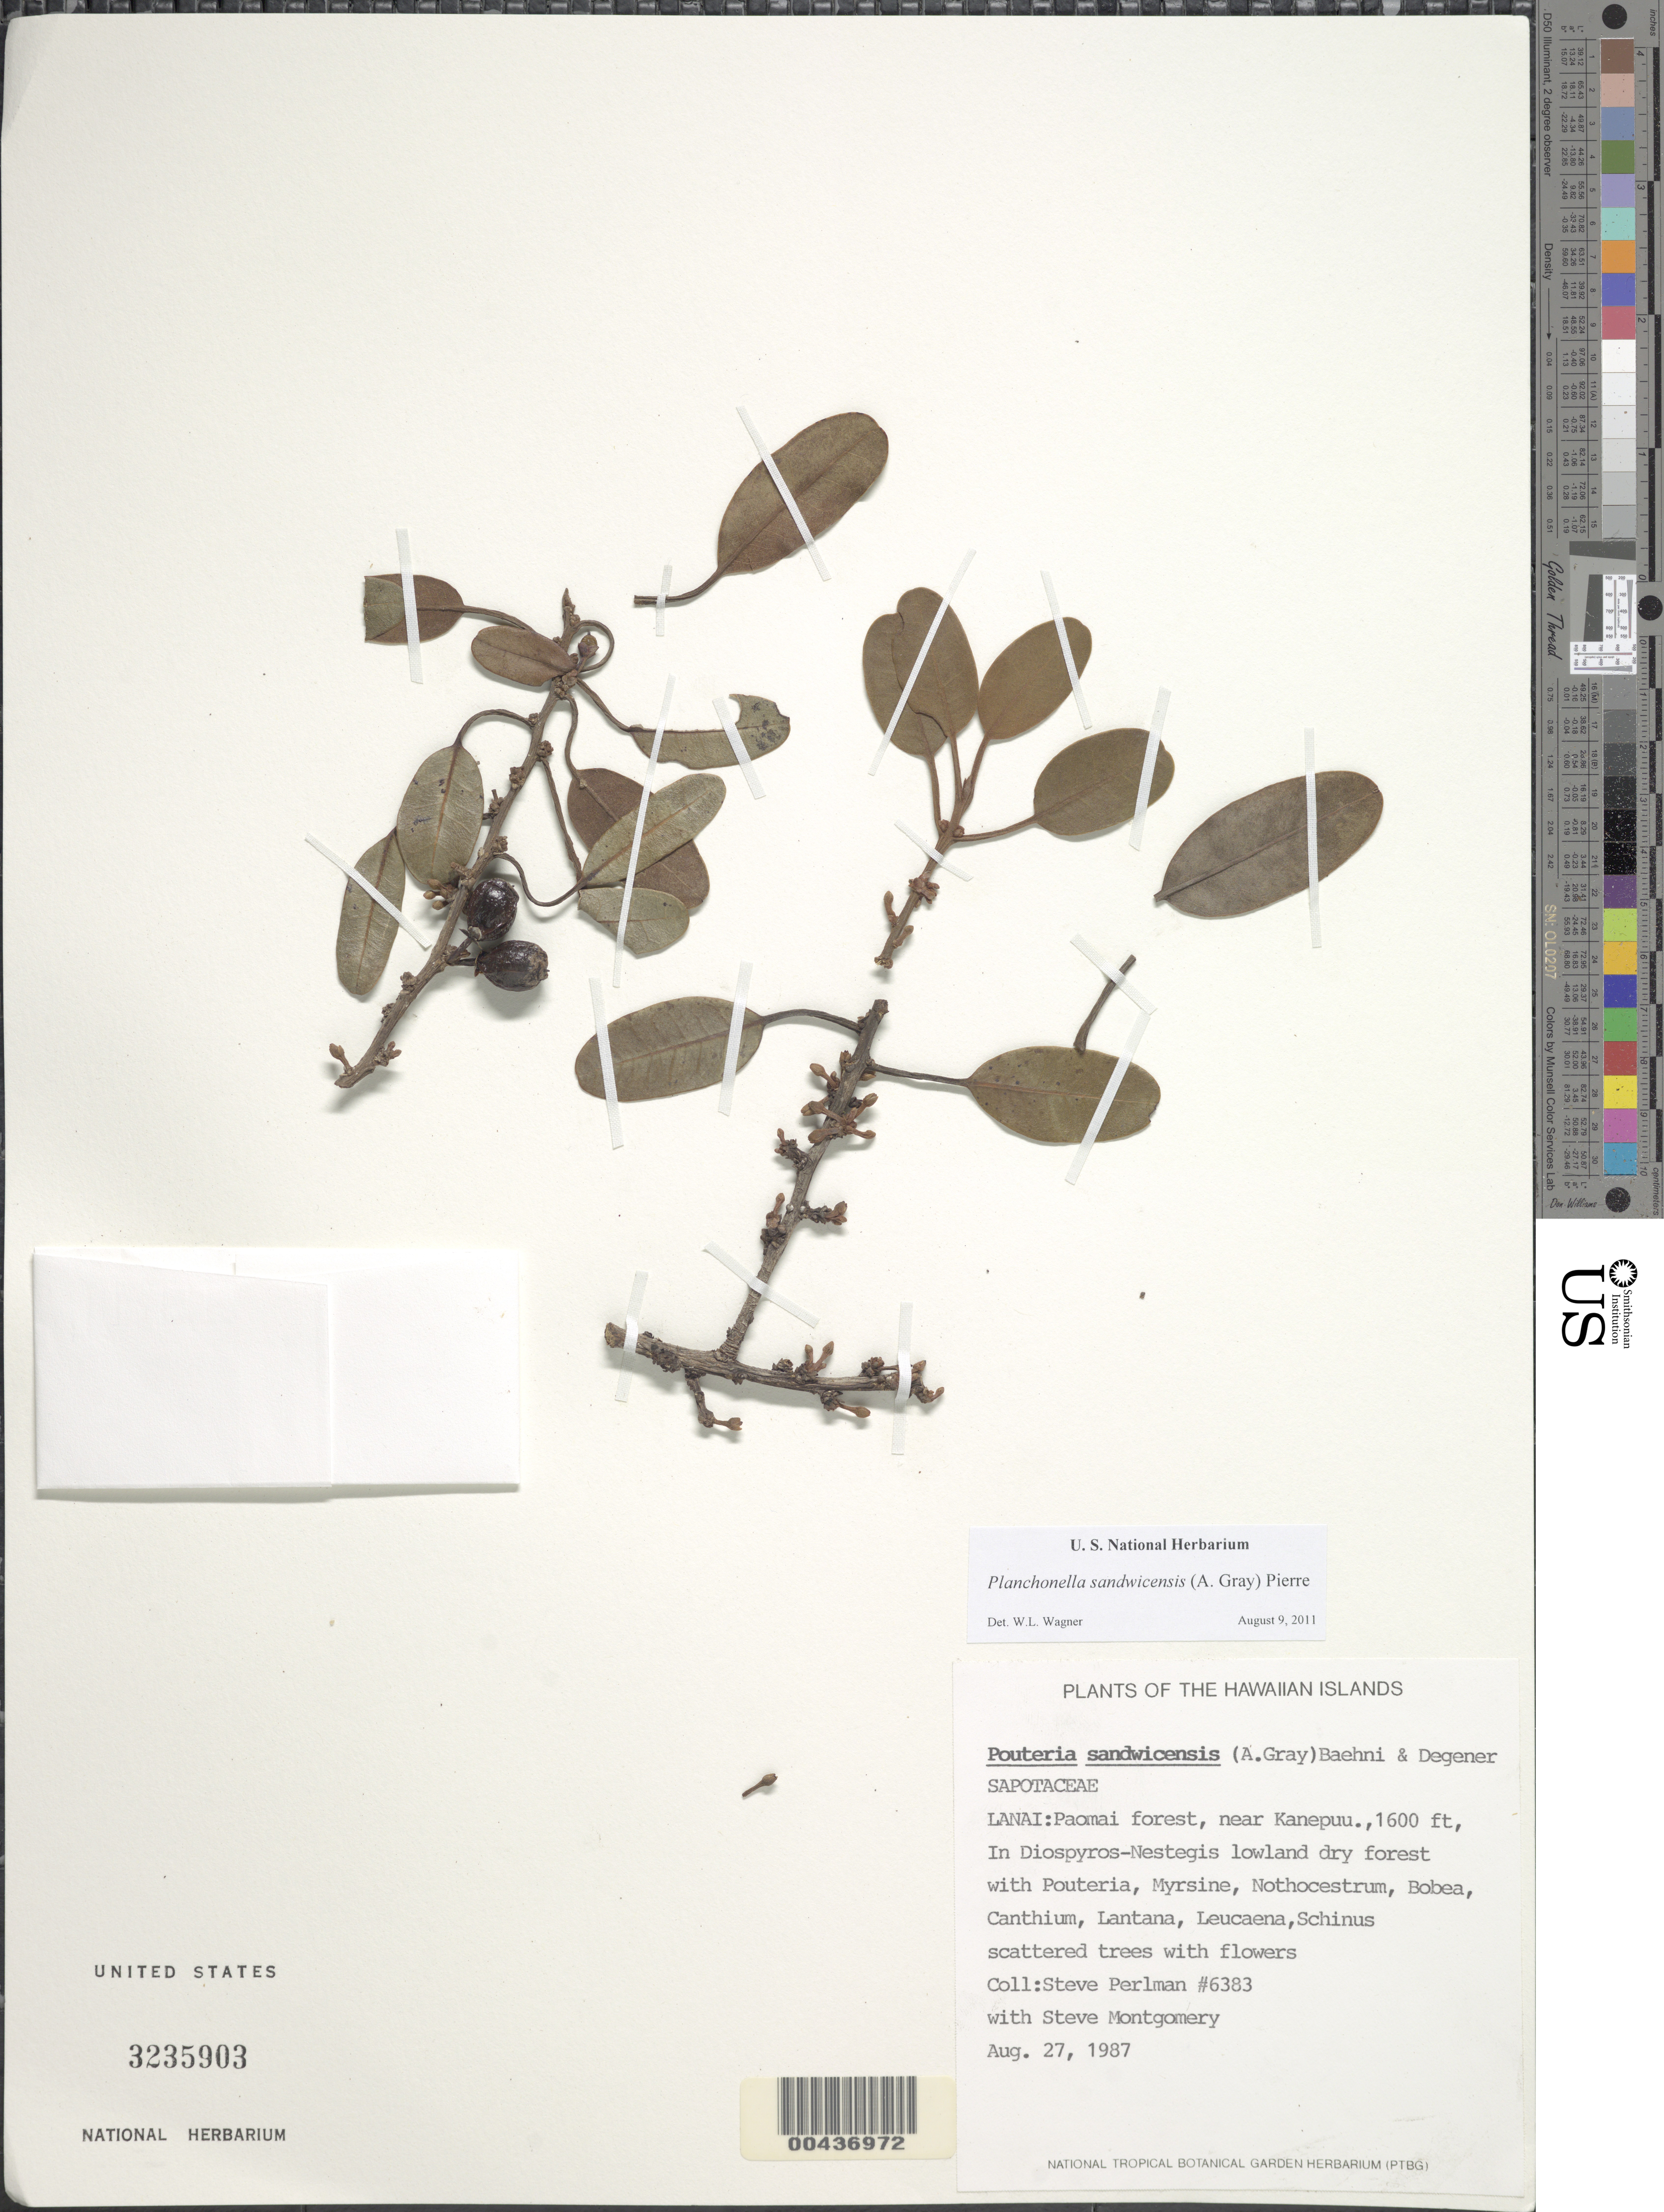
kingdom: Plantae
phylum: Tracheophyta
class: Magnoliopsida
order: Ericales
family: Sapotaceae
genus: Planchonella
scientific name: Planchonella spathulata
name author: (Hillebr.) Pierre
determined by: Havran, J. C.; et al.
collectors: S. P. Perlman & S. Montgomery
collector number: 6383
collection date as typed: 27 Aug 1987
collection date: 1987-08-27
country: United States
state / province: Hawaii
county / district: Maui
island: Lana'i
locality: Paomai forest, near Kanepuu, Lanai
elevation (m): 488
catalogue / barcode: US 3235903